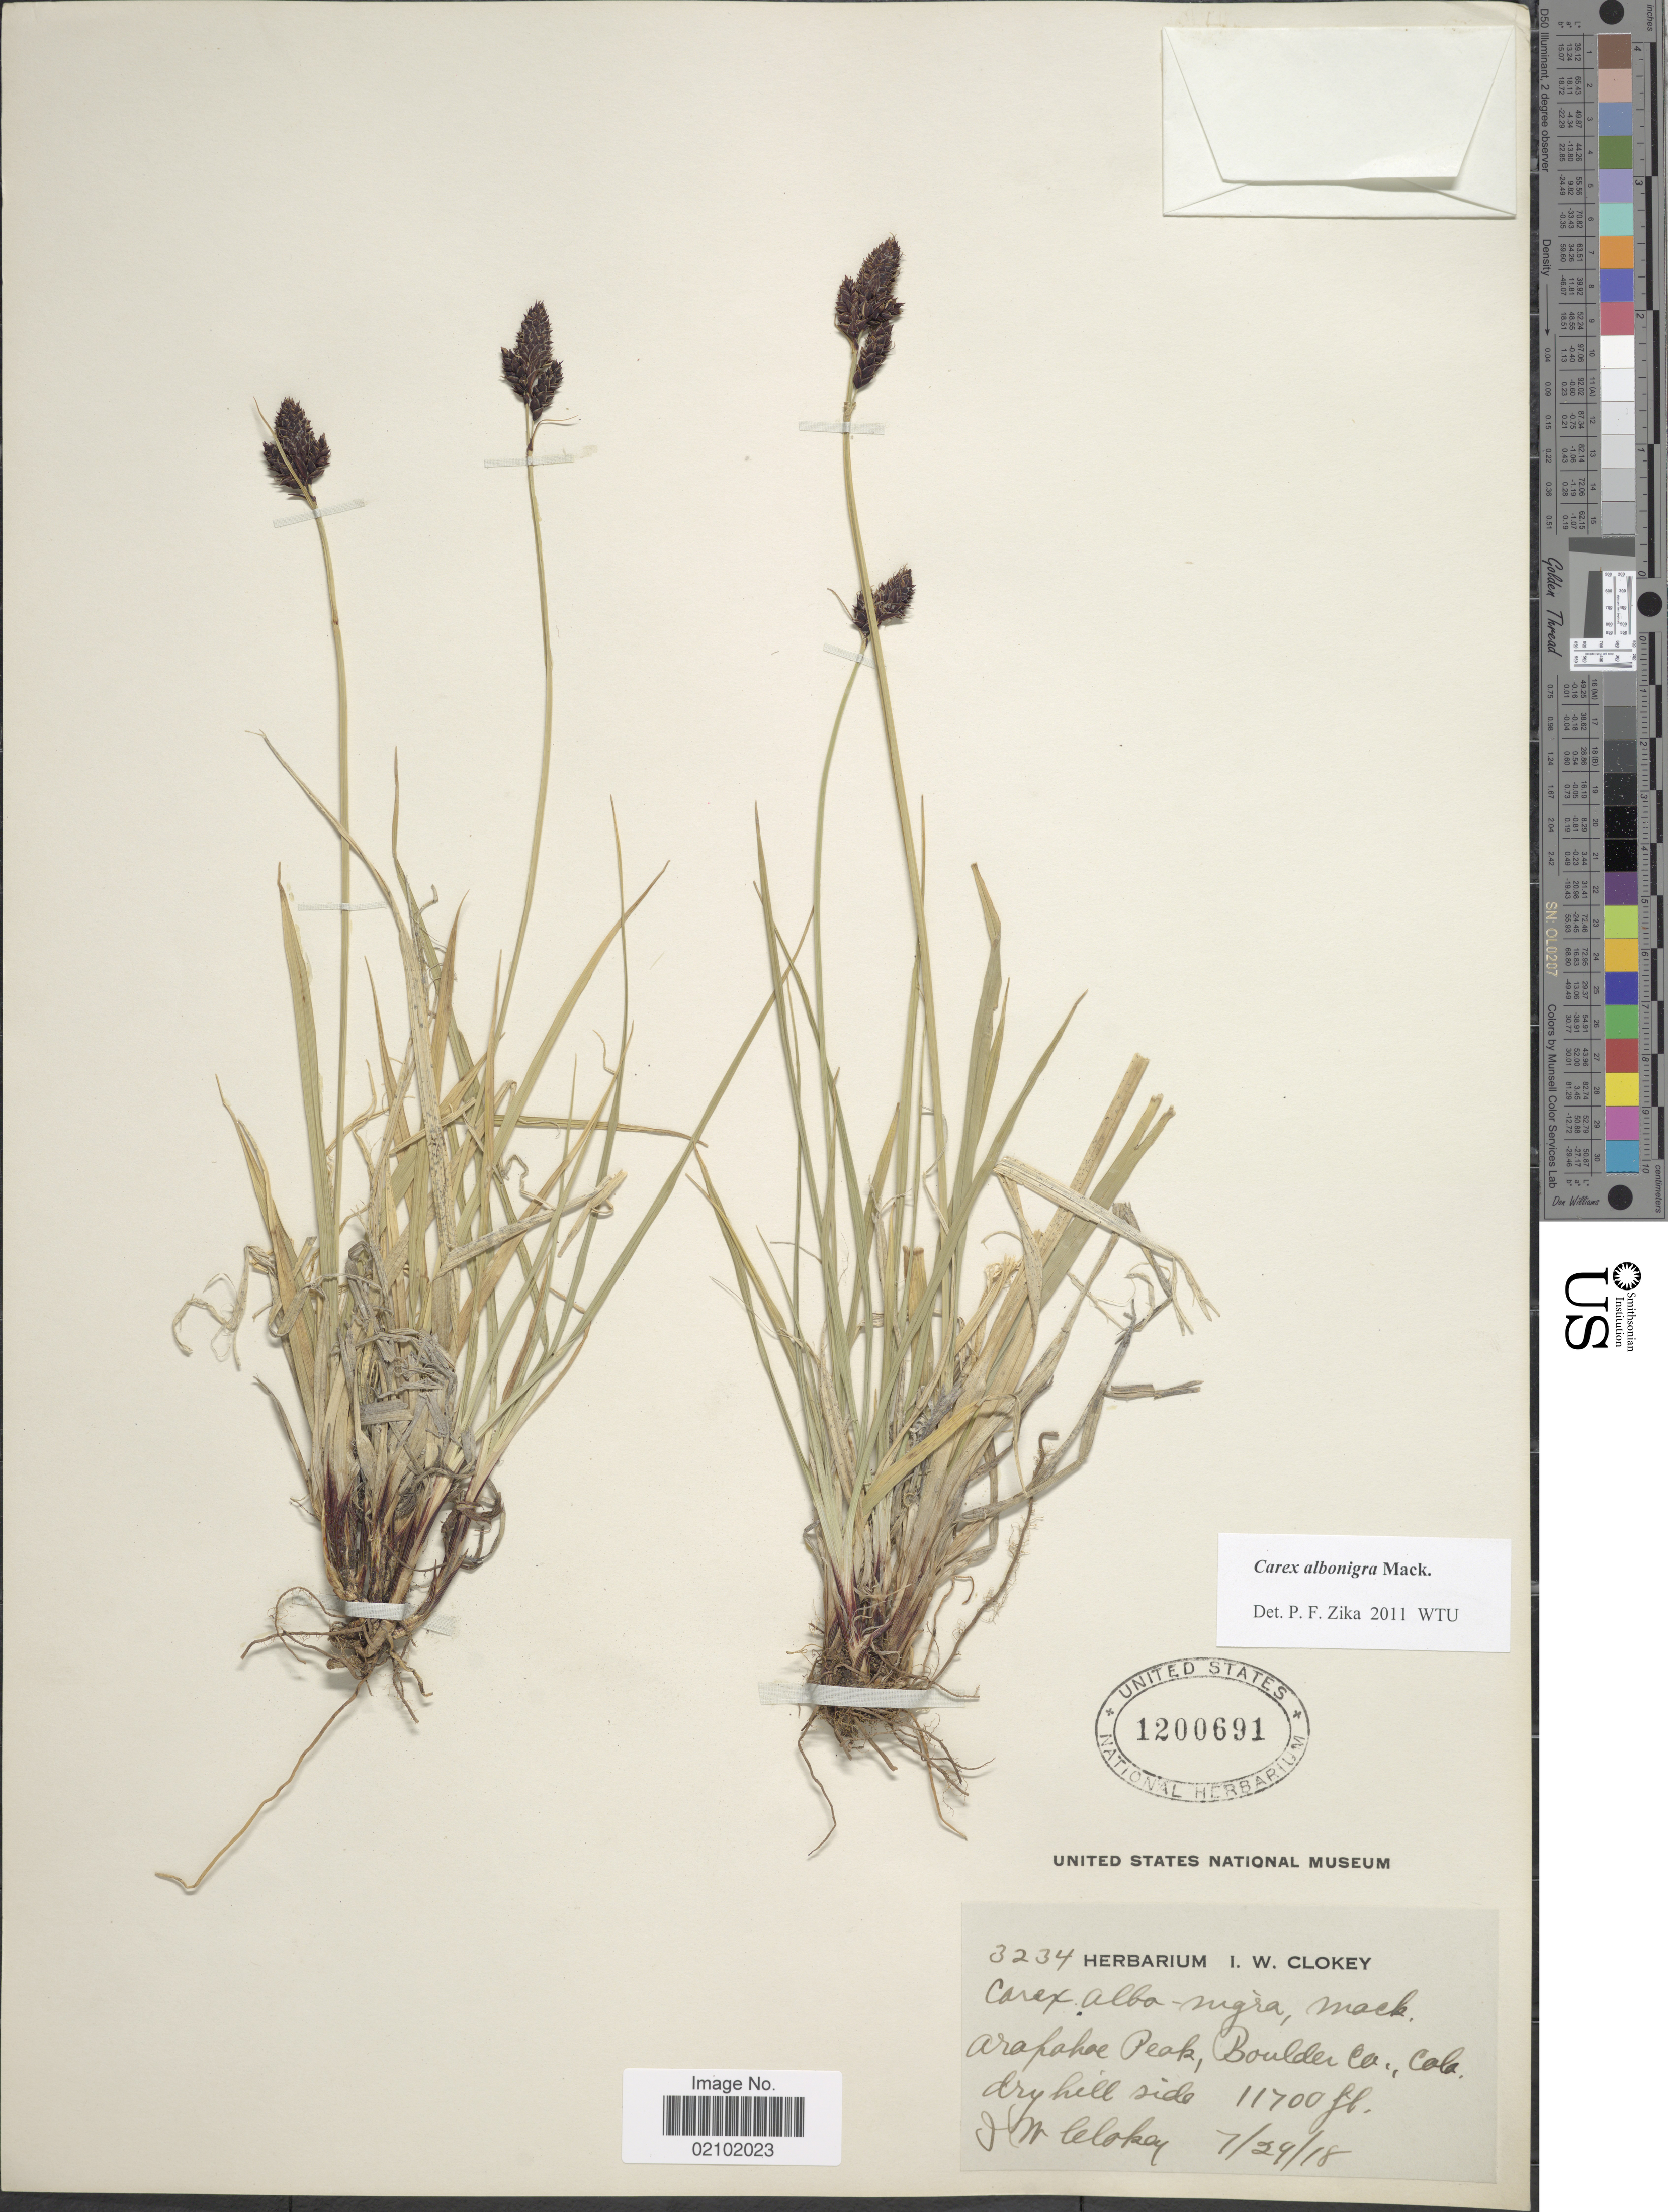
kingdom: Plantae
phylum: Tracheophyta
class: Liliopsida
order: Poales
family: Cyperaceae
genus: Carex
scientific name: Carex albonigra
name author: Mack.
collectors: I. W. Clokey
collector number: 3234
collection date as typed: Transcribed d/m/y: 29/7/18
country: United States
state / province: Colorado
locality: Arapahoe Peak, Boulder Co.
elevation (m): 3566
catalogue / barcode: US 1200691